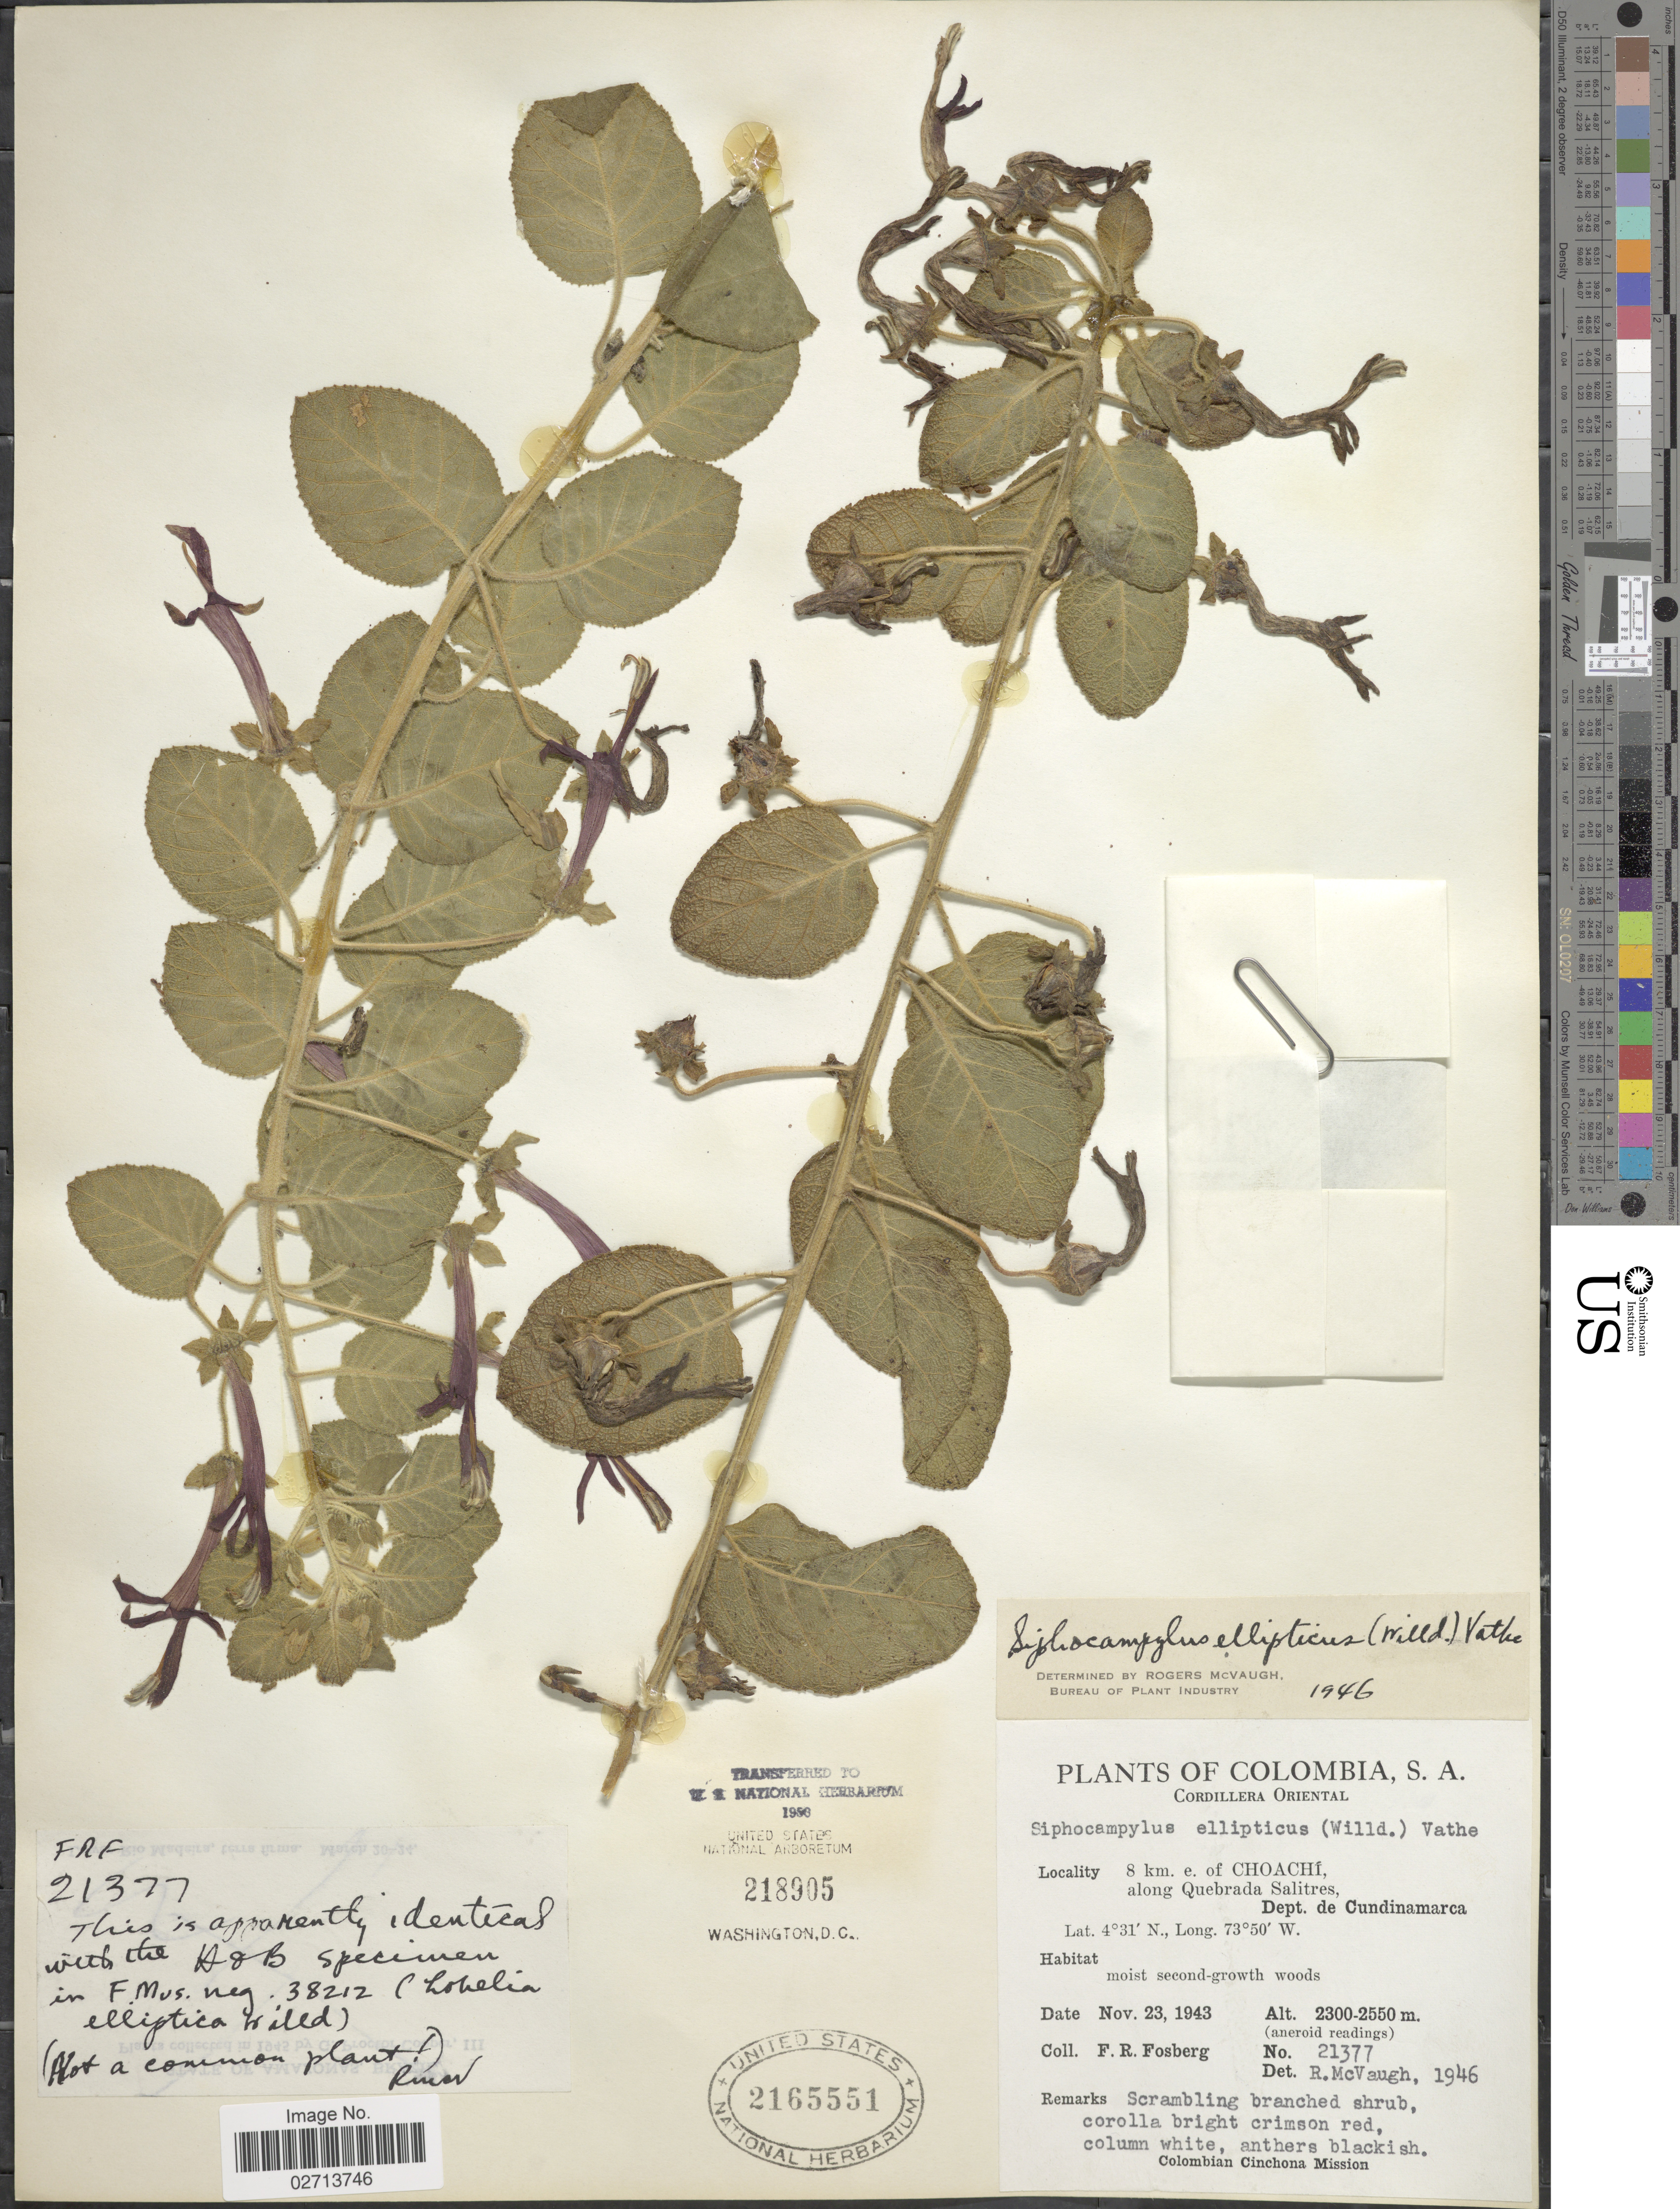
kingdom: Plantae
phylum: Tracheophyta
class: Magnoliopsida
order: Asterales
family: Campanulaceae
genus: Siphocampylus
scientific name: Siphocampylus ellipticus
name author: (Willd. ex Schult.) Vatke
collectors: F. R. Fosberg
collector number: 21377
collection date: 1943-11-23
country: Colombia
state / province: Cundinamarca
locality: Cordillera Oriental, 8 km e. of Choachí, along Quebrada Salitres, Dept. de Cundinamarca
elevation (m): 2300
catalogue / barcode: US 2165551